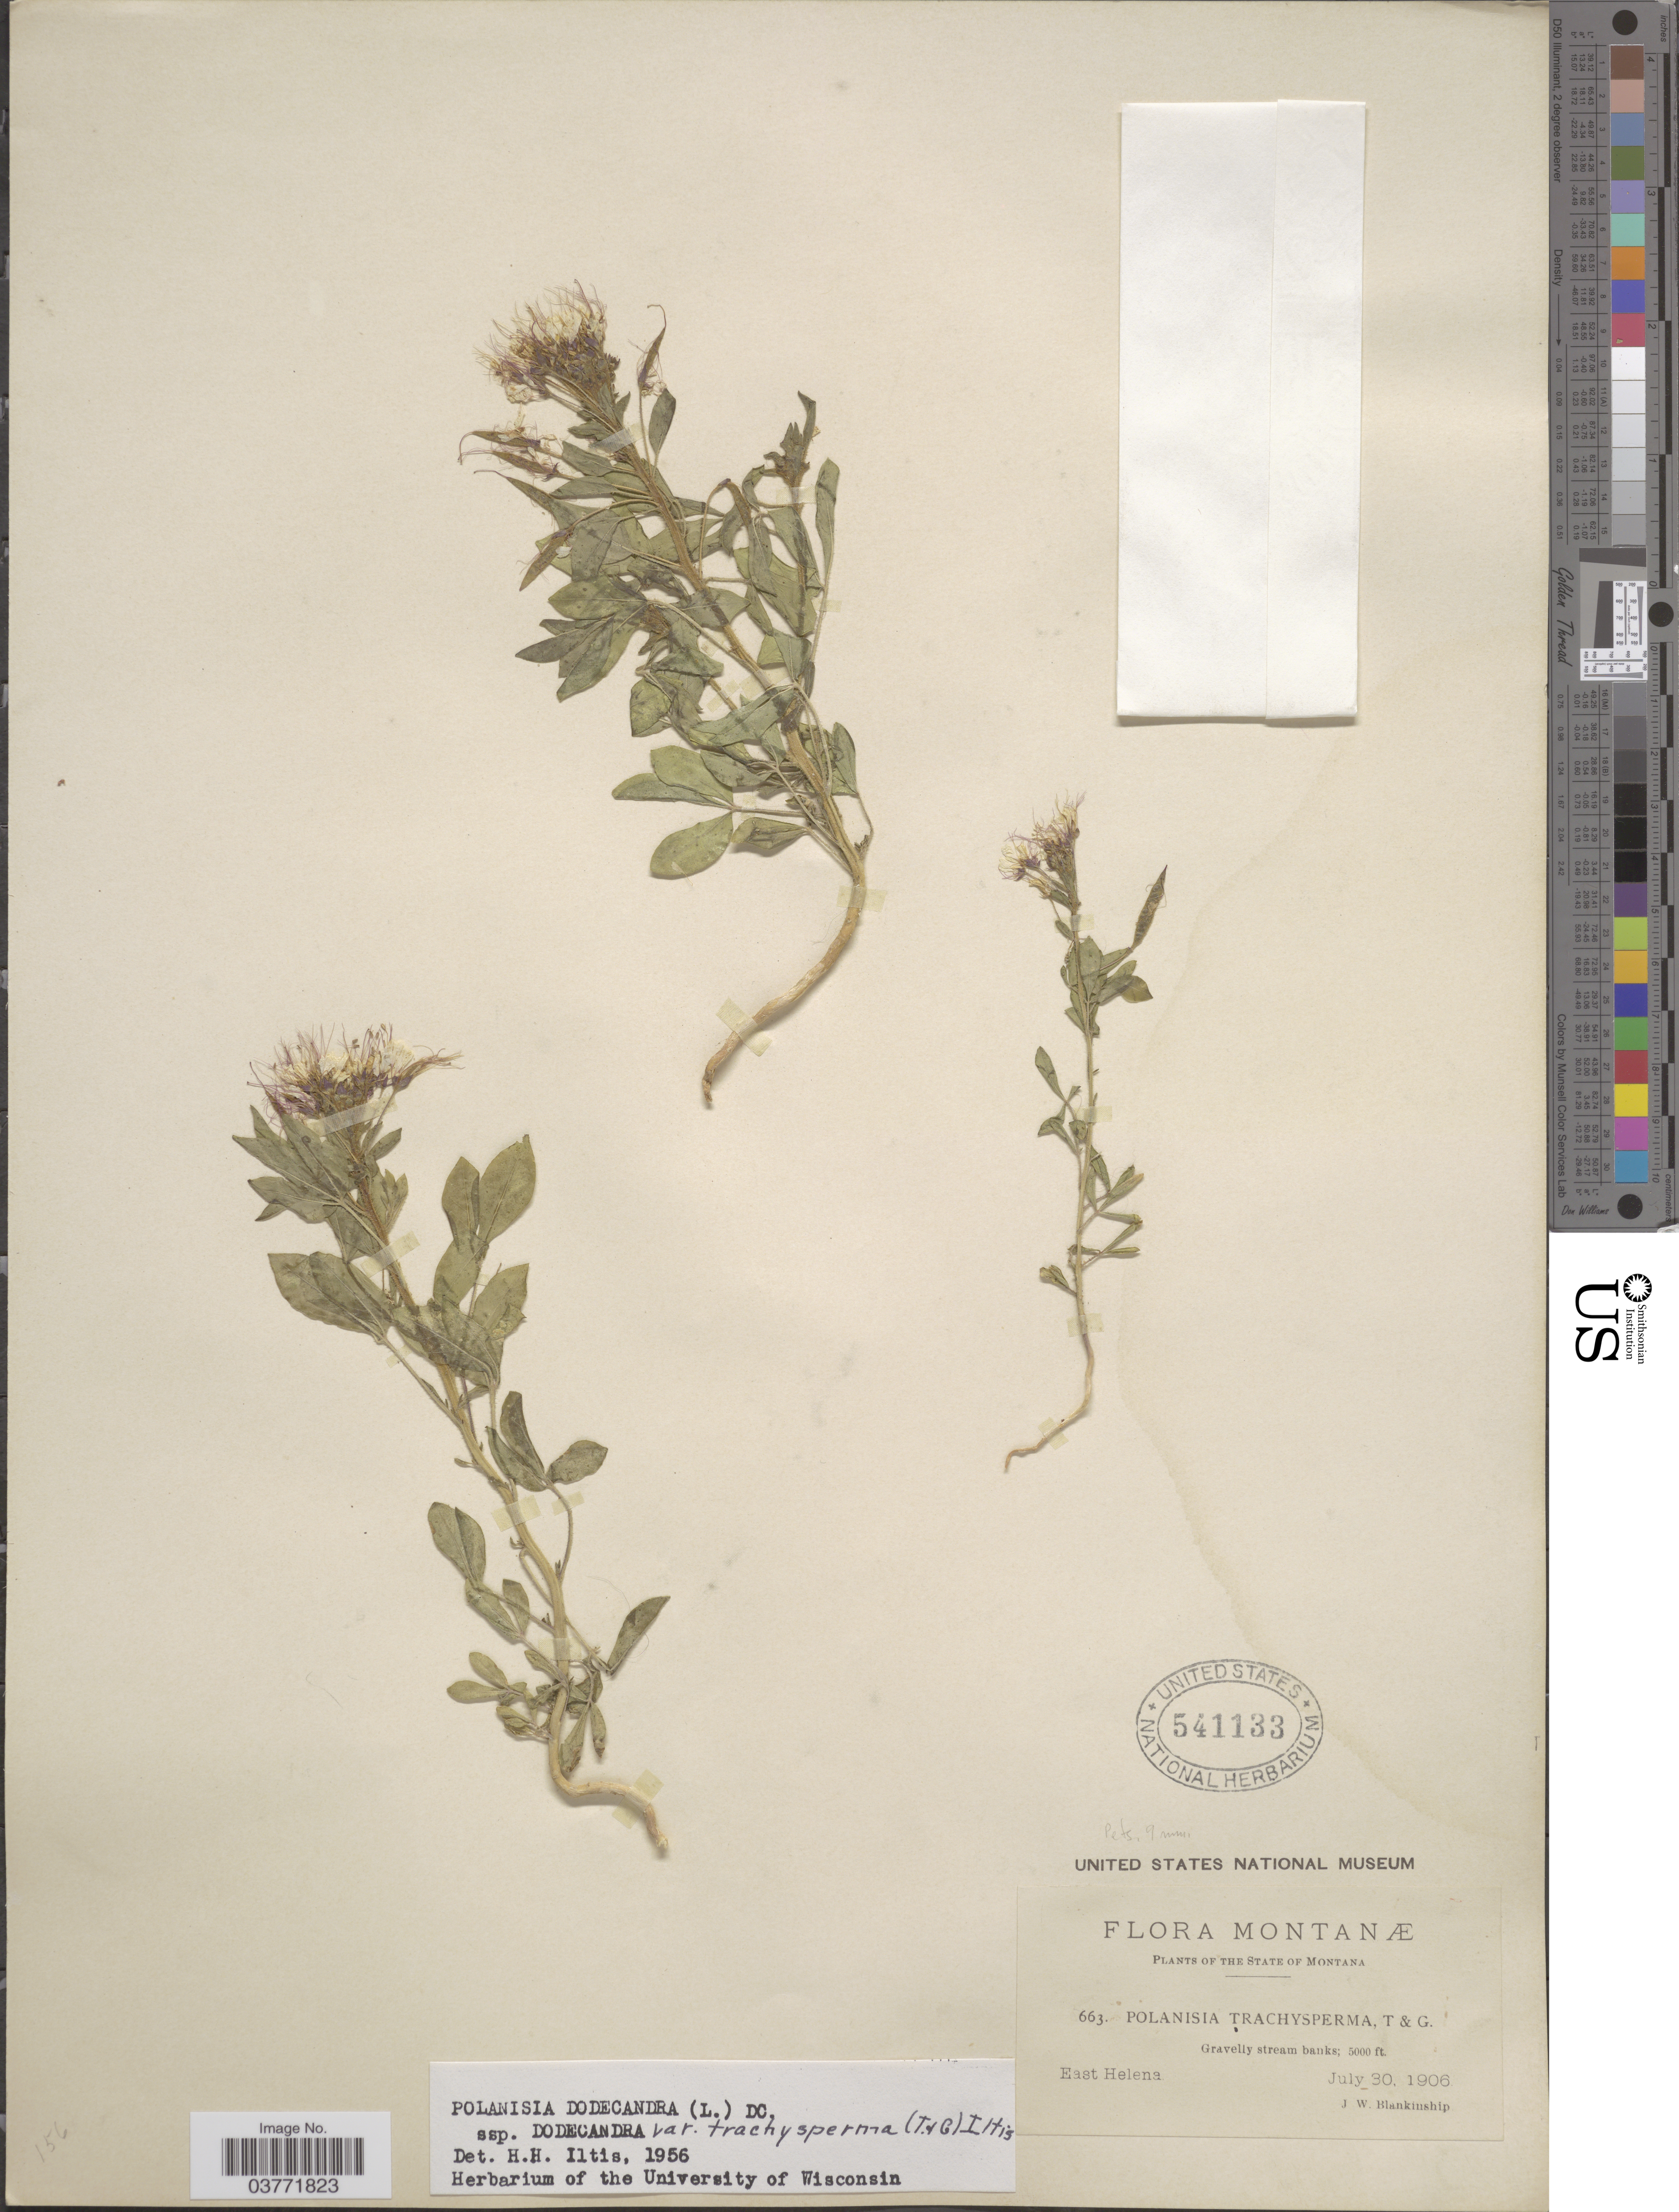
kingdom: Plantae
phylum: Tracheophyta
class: Magnoliopsida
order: Brassicales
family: Cleomaceae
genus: Polanisia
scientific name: Polanisia trachysperma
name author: Torr. & A. Gray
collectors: J. W. Blankinship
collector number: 663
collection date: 1906-07-30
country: United States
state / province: Montana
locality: Gravelly stream banks. East Helena.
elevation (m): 1524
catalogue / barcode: US 541133